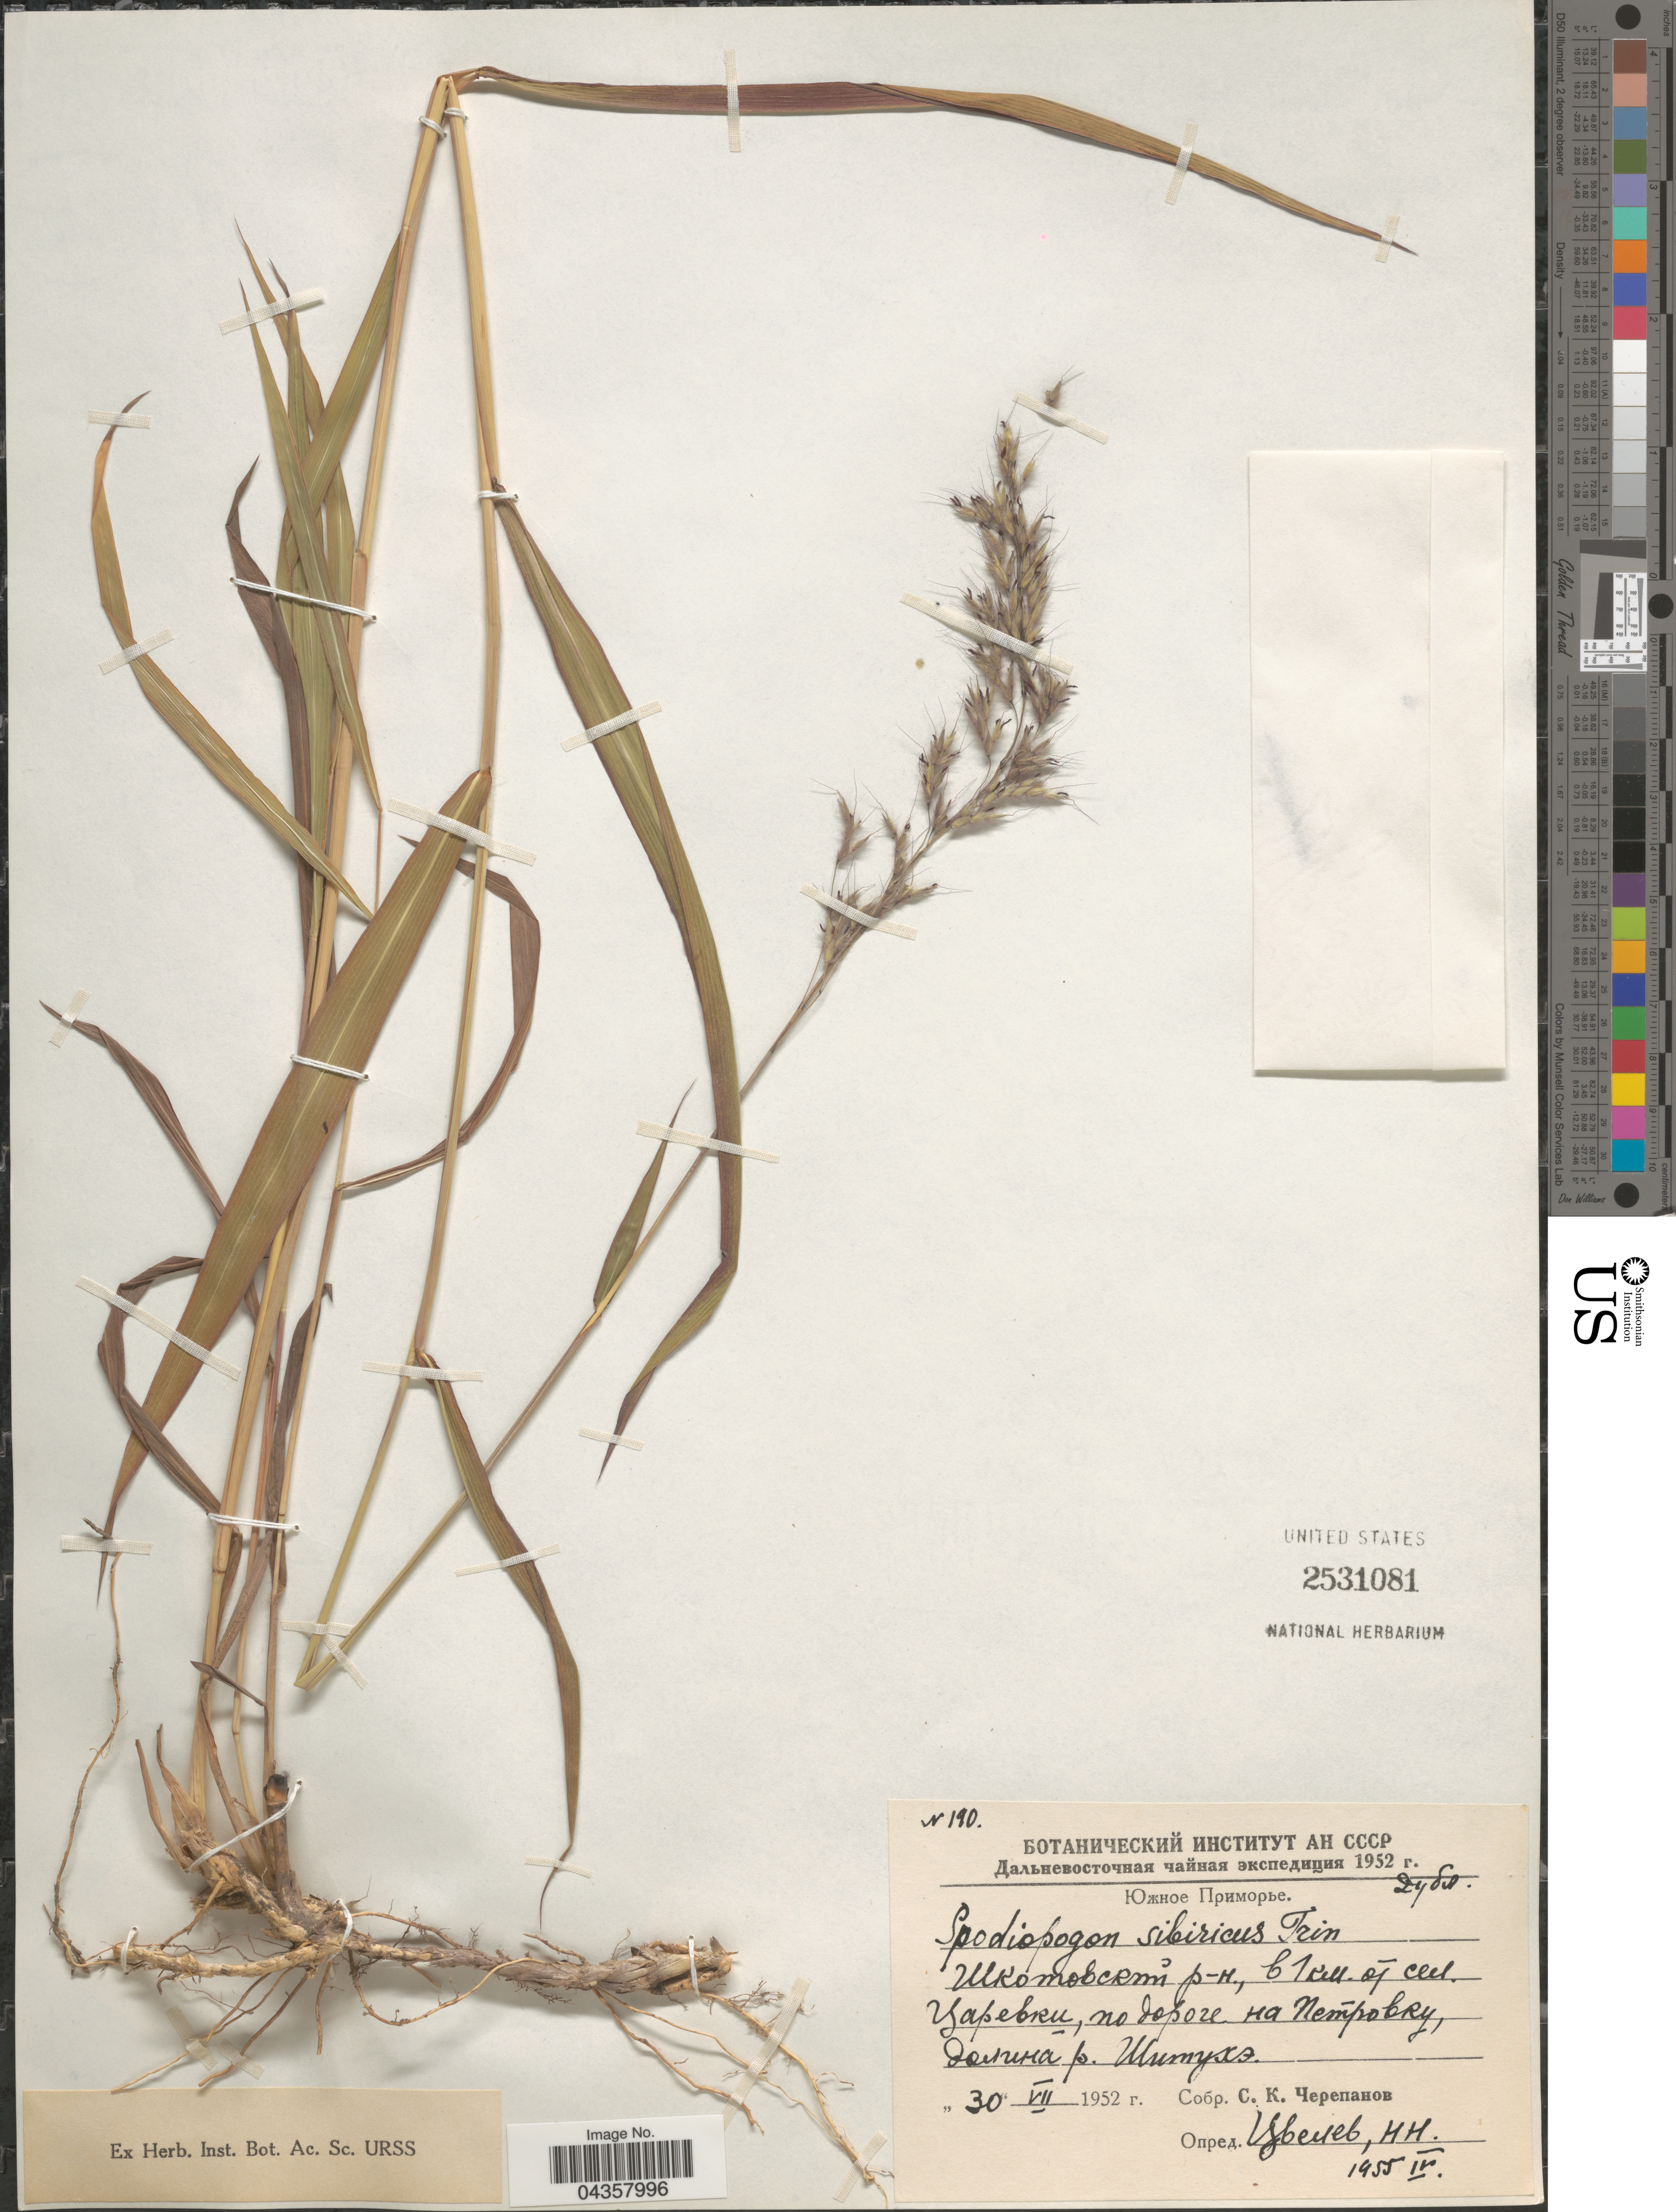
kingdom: Plantae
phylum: Tracheophyta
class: Liliopsida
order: Poales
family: Poaceae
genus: Spodiopogon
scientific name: Spodiopogon sibiricus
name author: Trin.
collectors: S. Cherepanov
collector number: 190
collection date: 1952-07-30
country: Russian Federation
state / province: Primorsky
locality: District Shkotovskiy, 1 km from village Tsarevka on the road to Petrovka, valley of river Shitukhe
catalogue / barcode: US 2531081